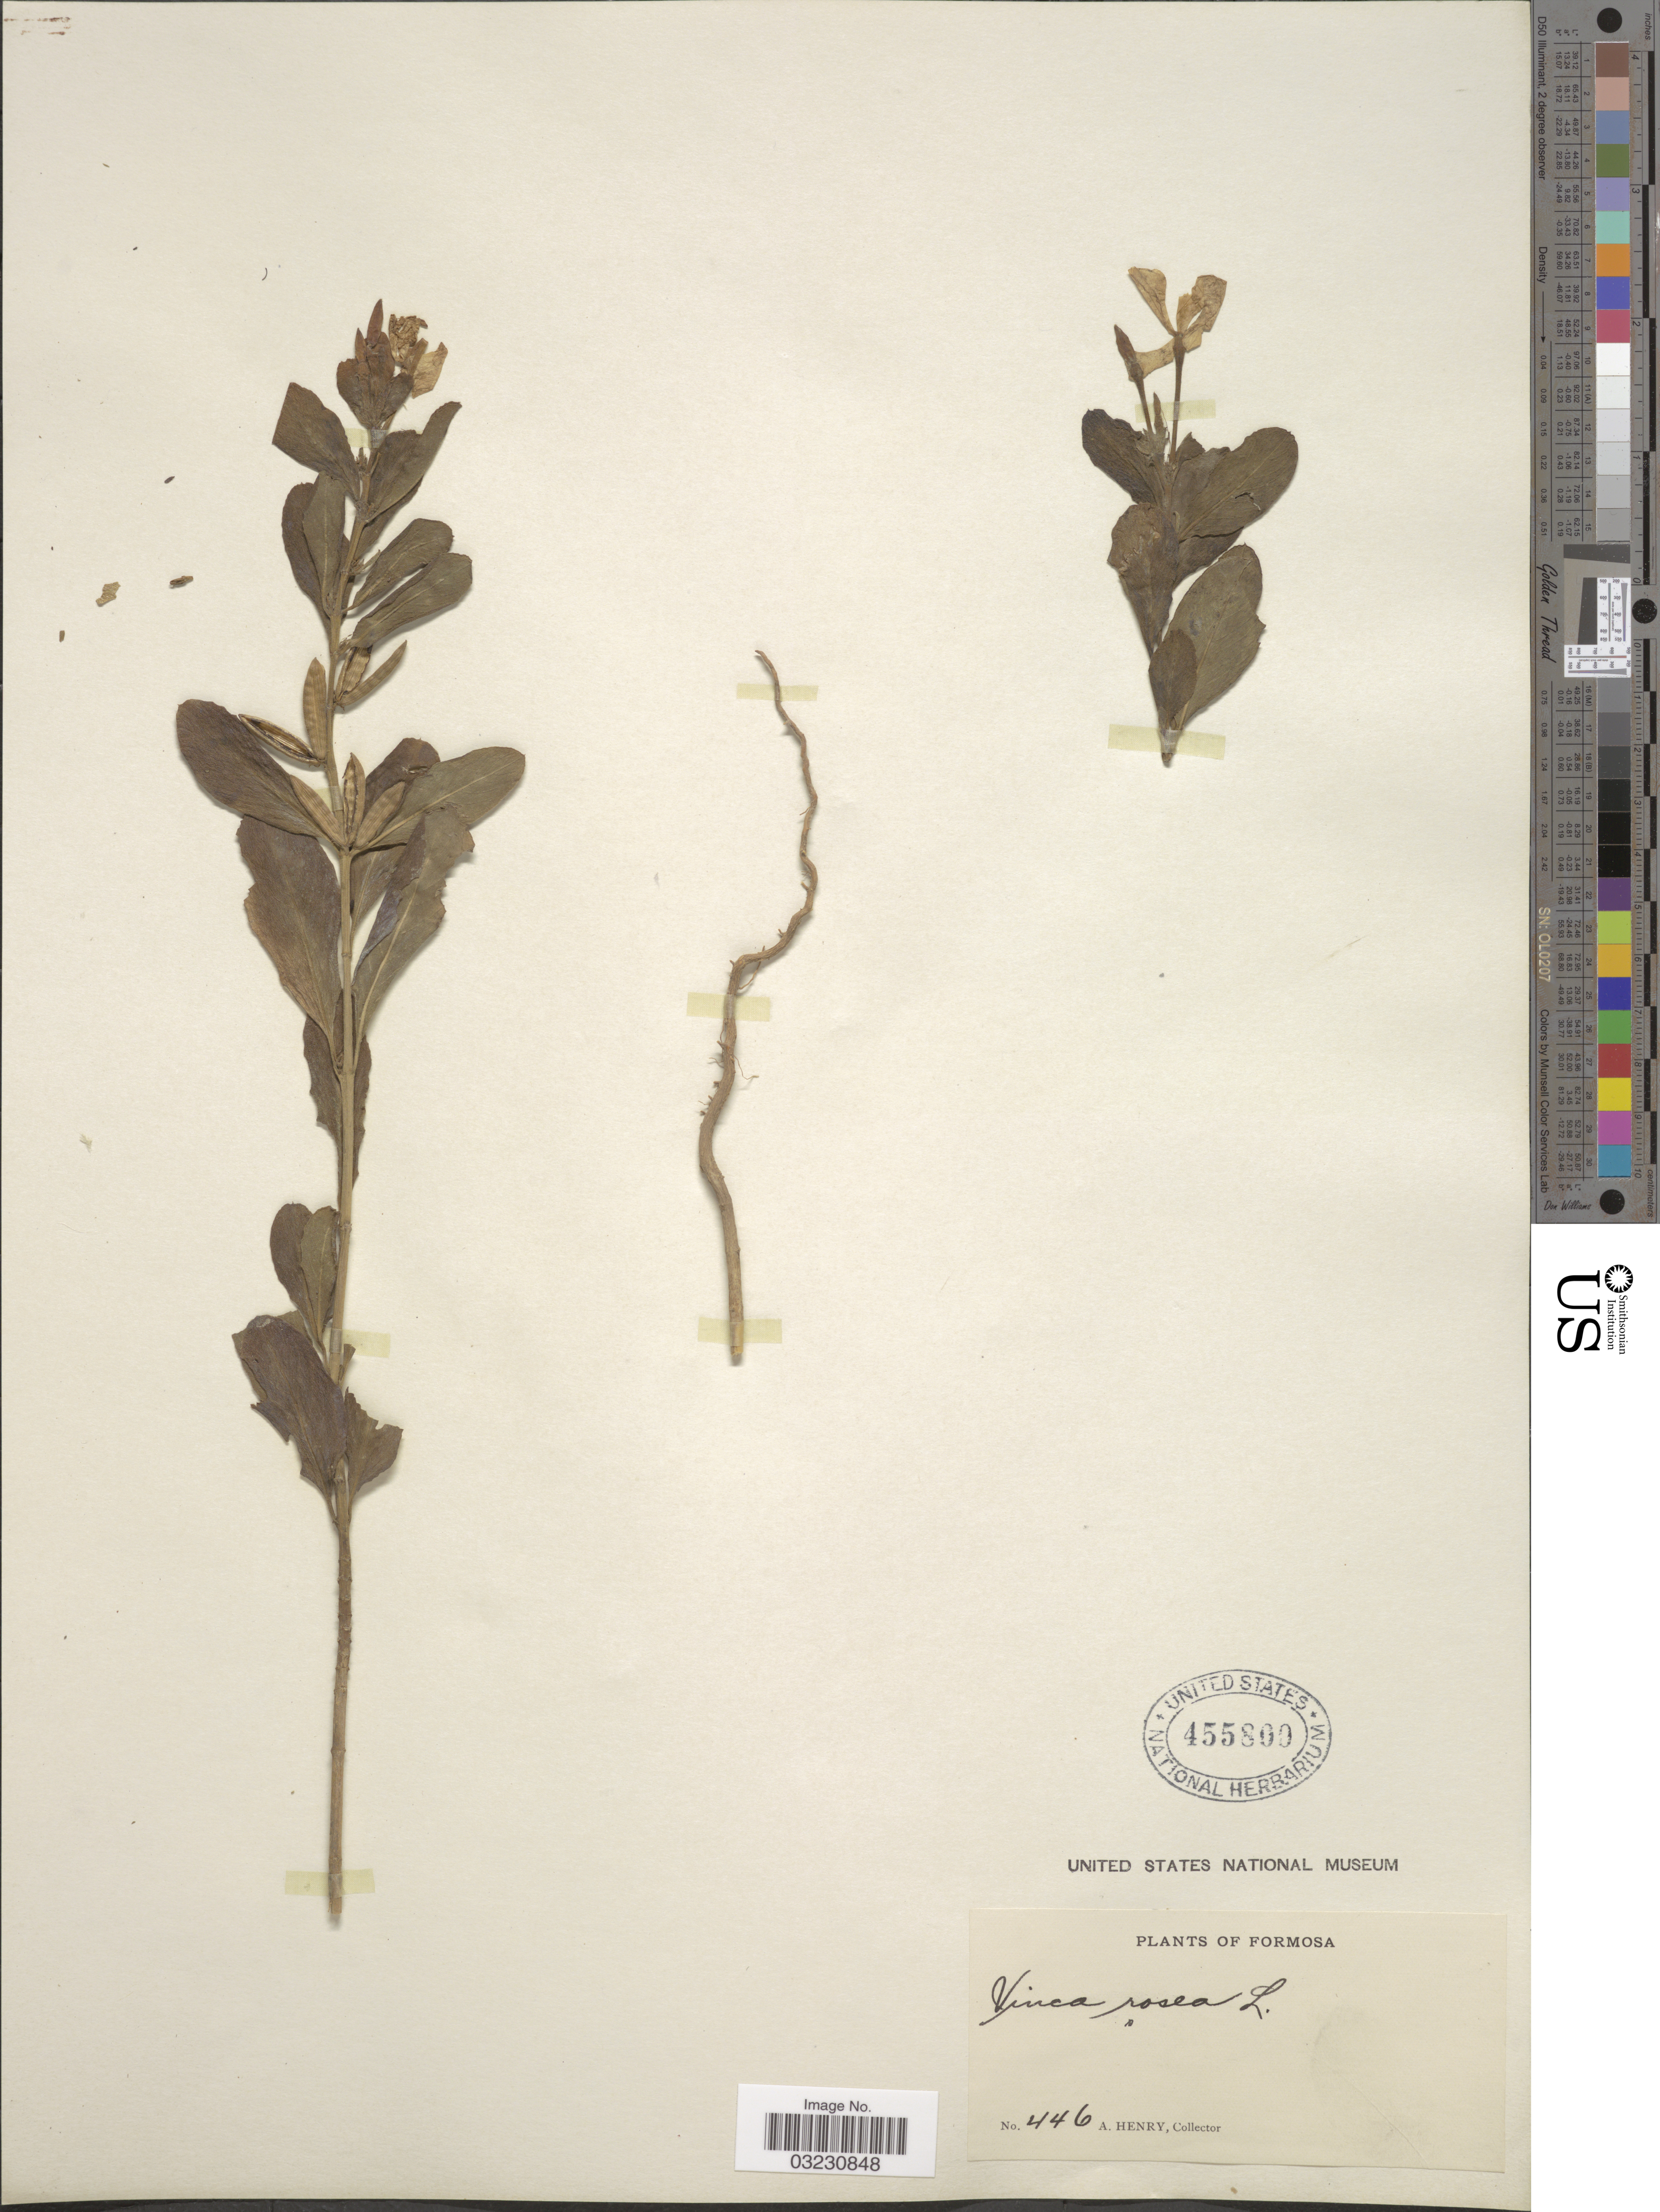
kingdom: Plantae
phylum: Tracheophyta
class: Magnoliopsida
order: Gentianales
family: Apocynaceae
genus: Catharanthus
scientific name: Catharanthus roseus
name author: (L.) G. Don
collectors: A. Henry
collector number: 446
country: Taiwan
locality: Formosa.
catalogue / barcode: US 455800